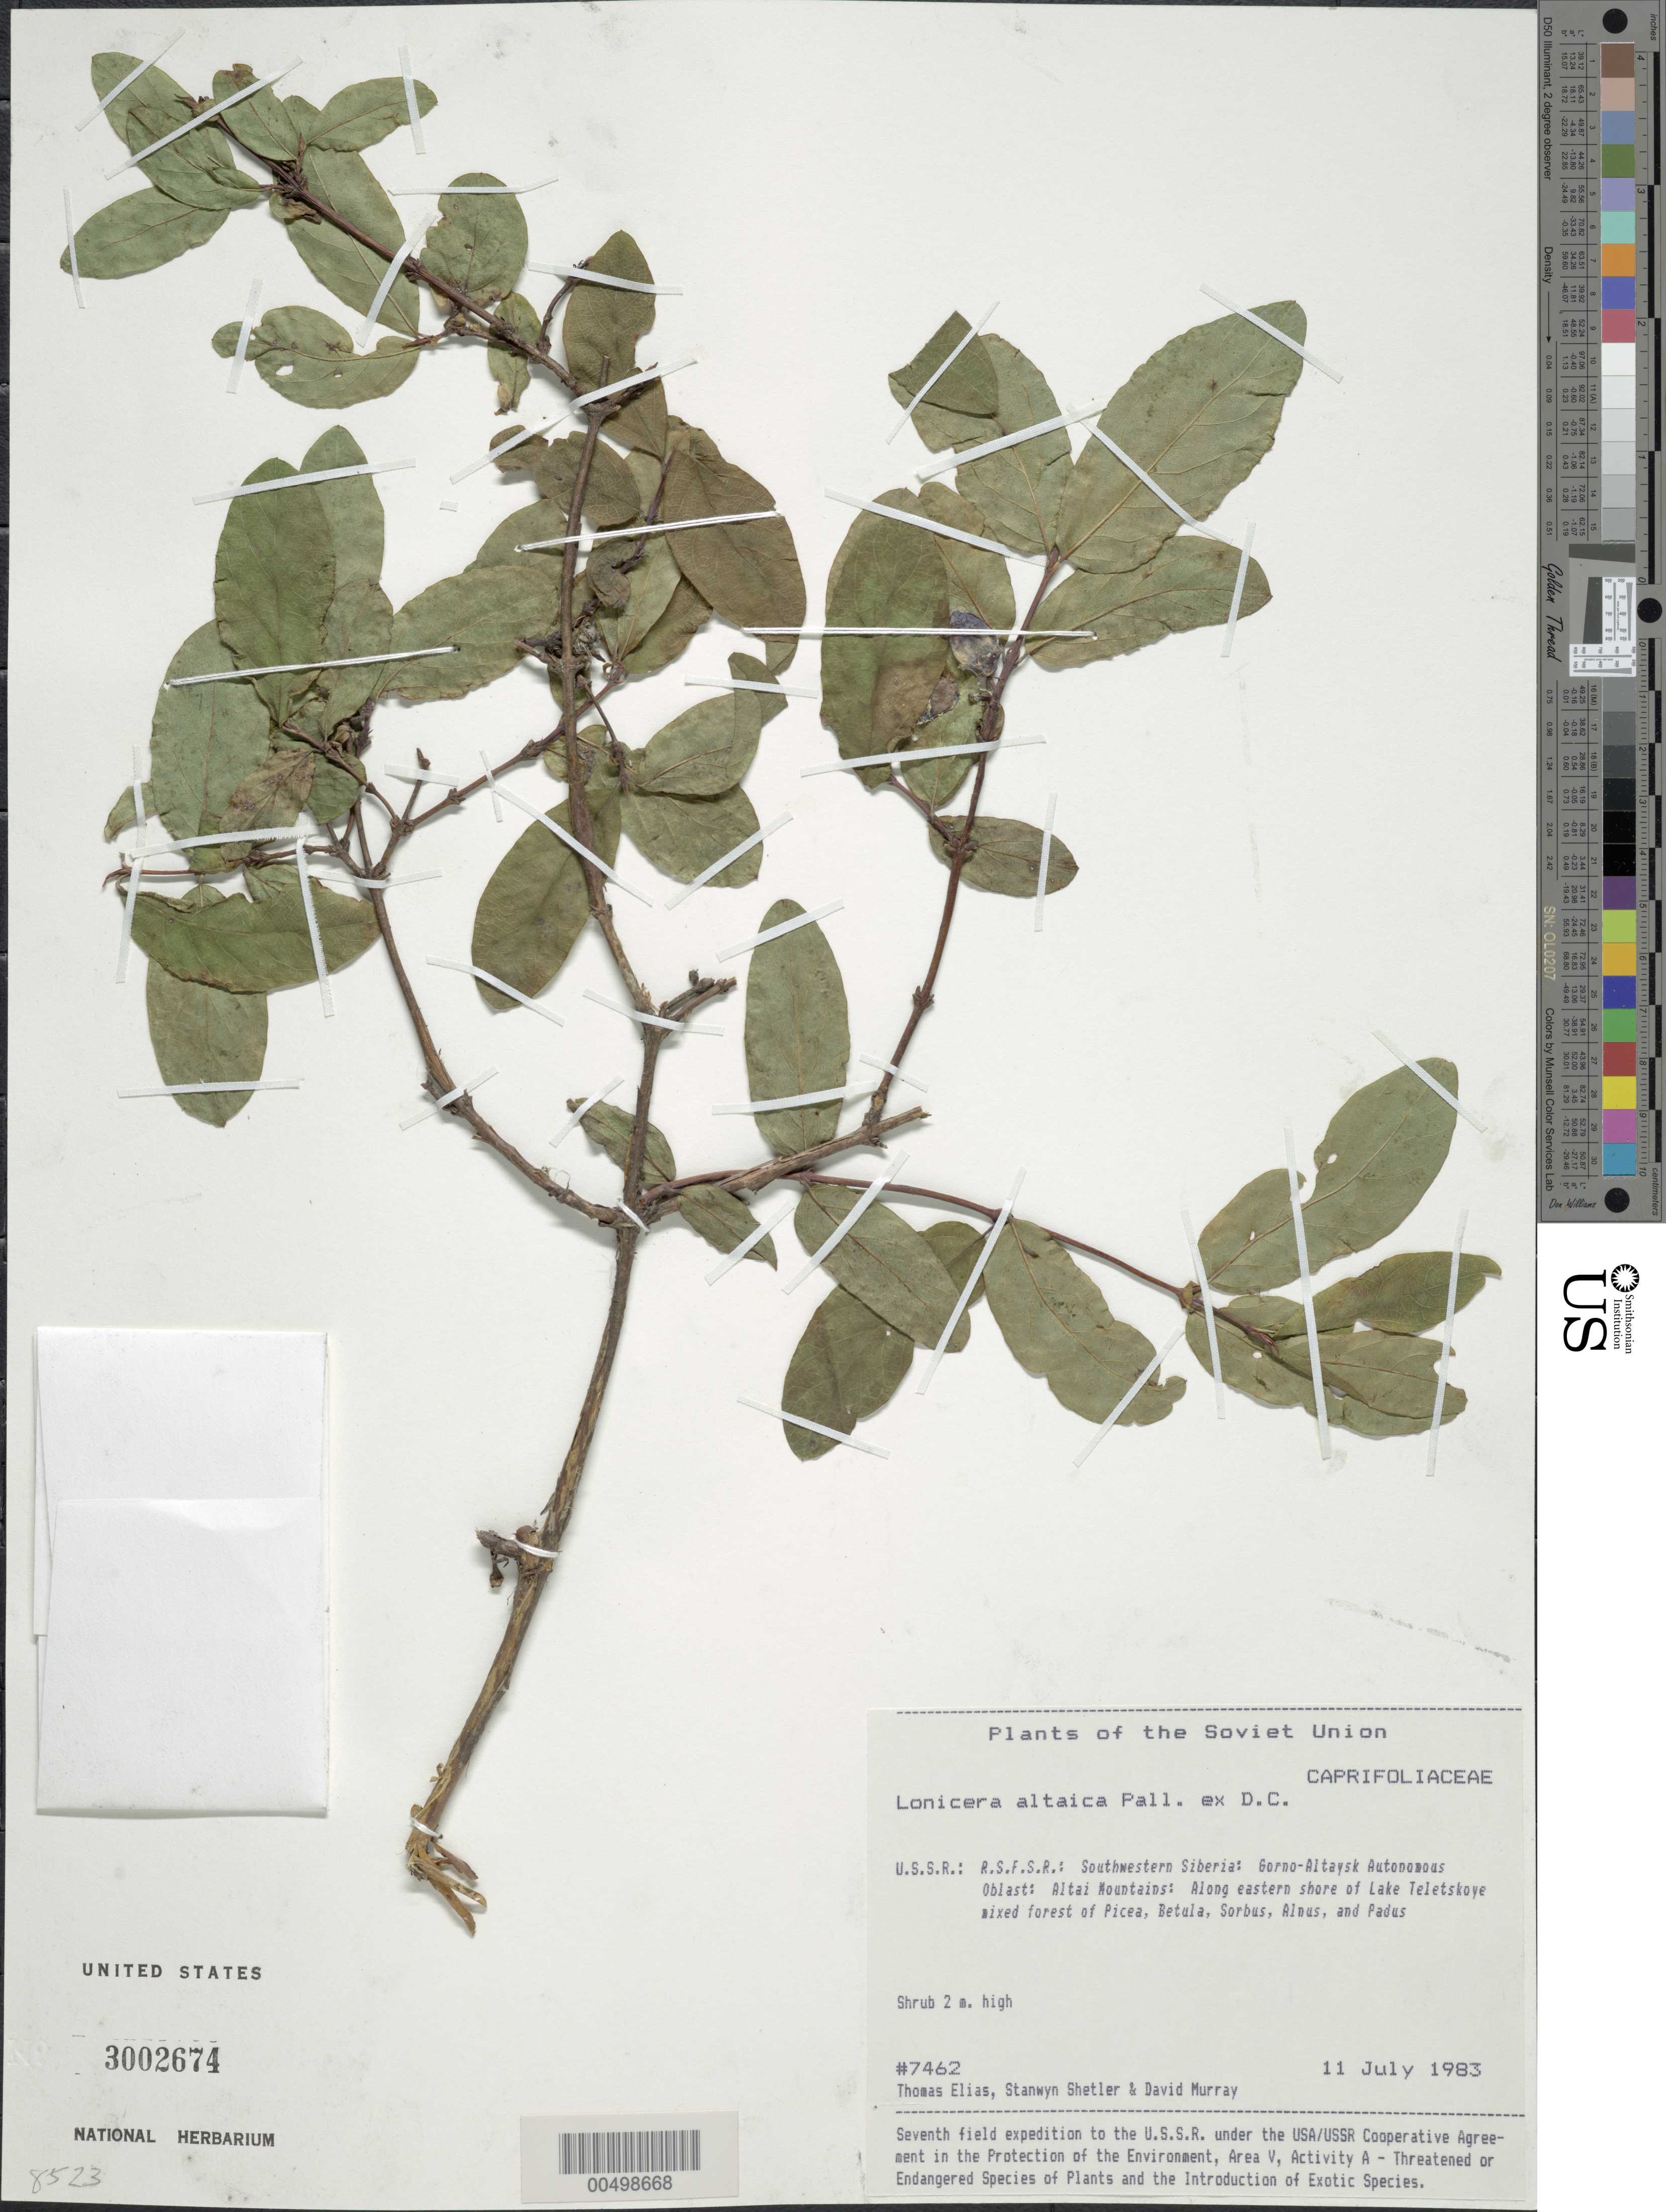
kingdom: Plantae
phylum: Tracheophyta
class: Magnoliopsida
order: Dipsacales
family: Caprifoliaceae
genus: Lonicera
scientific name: Lonicera altaica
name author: Pall. ex DC.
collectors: T. Elias, S. Shetler & D. F. Murray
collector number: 7462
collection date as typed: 11 Jul 1983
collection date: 1983-07-11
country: Russian Federation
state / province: Altai Republic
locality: Altai Mountains, along eastern shore of Lake Teletskoye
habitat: mixed forest of Picea, Betula, Sorbus, Alnus, and Padus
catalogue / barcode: US 3002674